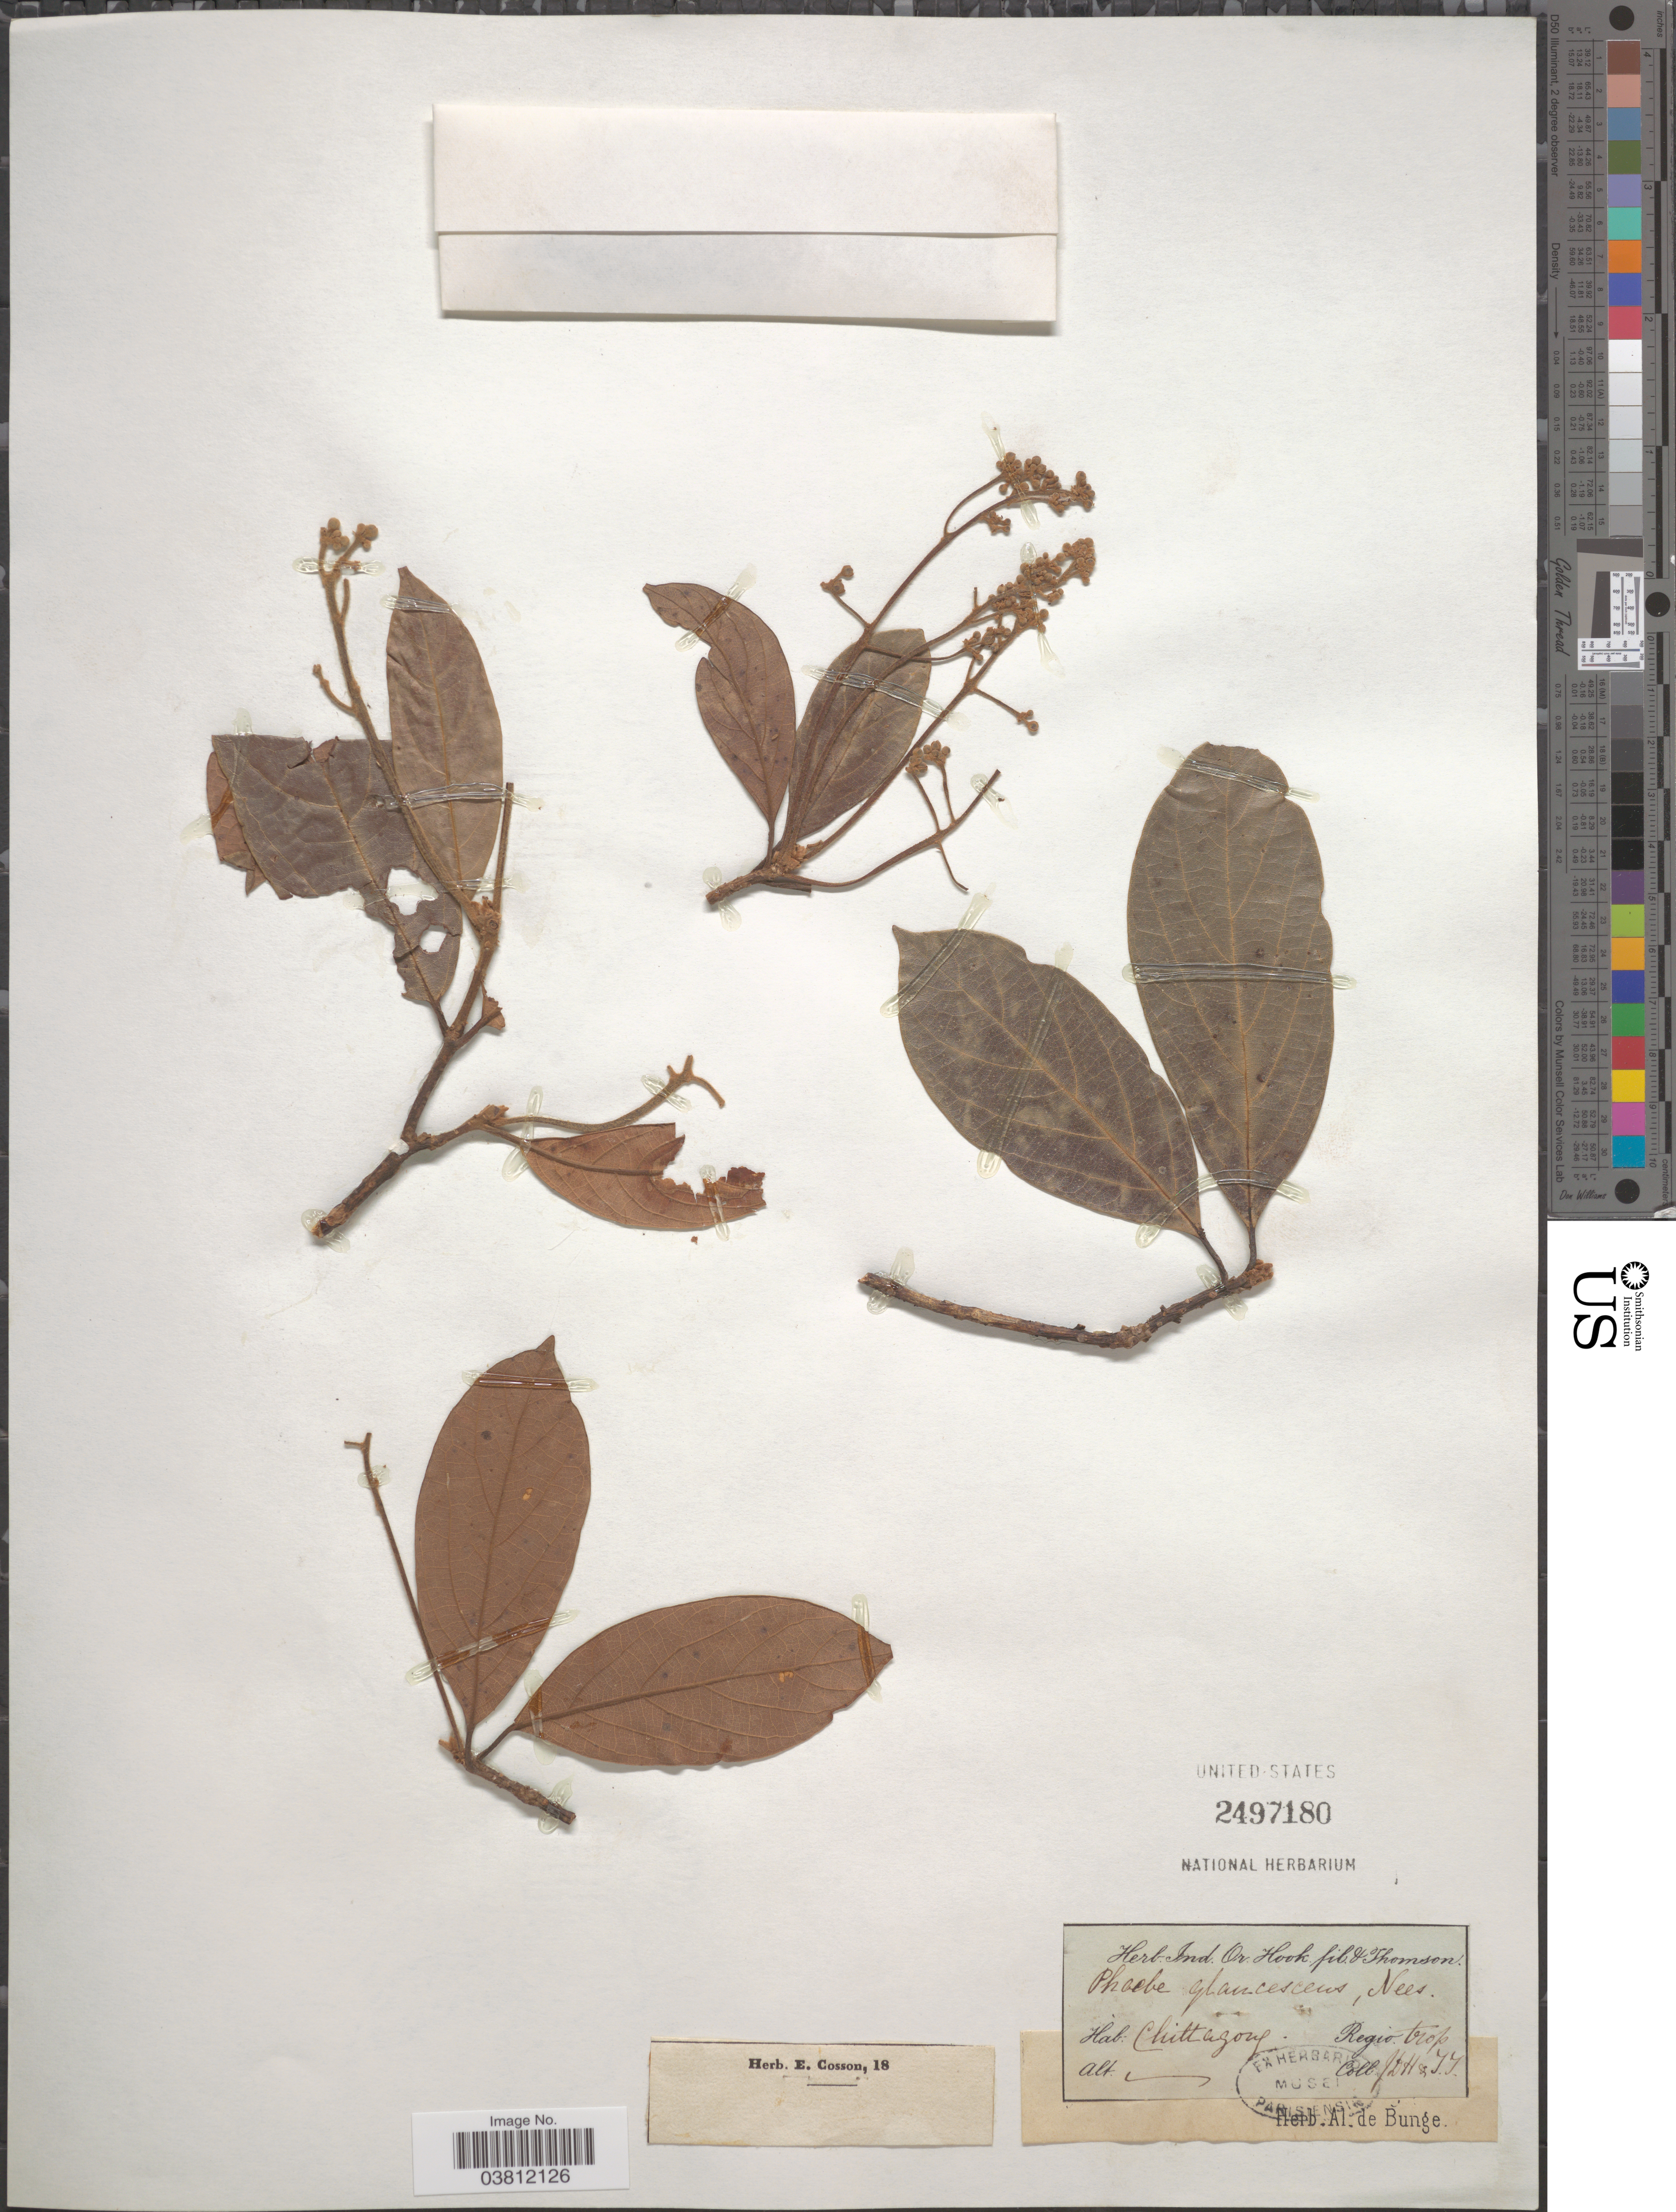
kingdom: Plantae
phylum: Tracheophyta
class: Magnoliopsida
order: Laurales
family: Lauraceae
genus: Phoebe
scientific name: Phoebe glaucescens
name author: (Nees) Nees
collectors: J. D. Hooker & T. Thomson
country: Bangladesh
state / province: Chittagong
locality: Regio Trop.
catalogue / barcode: US 2497180